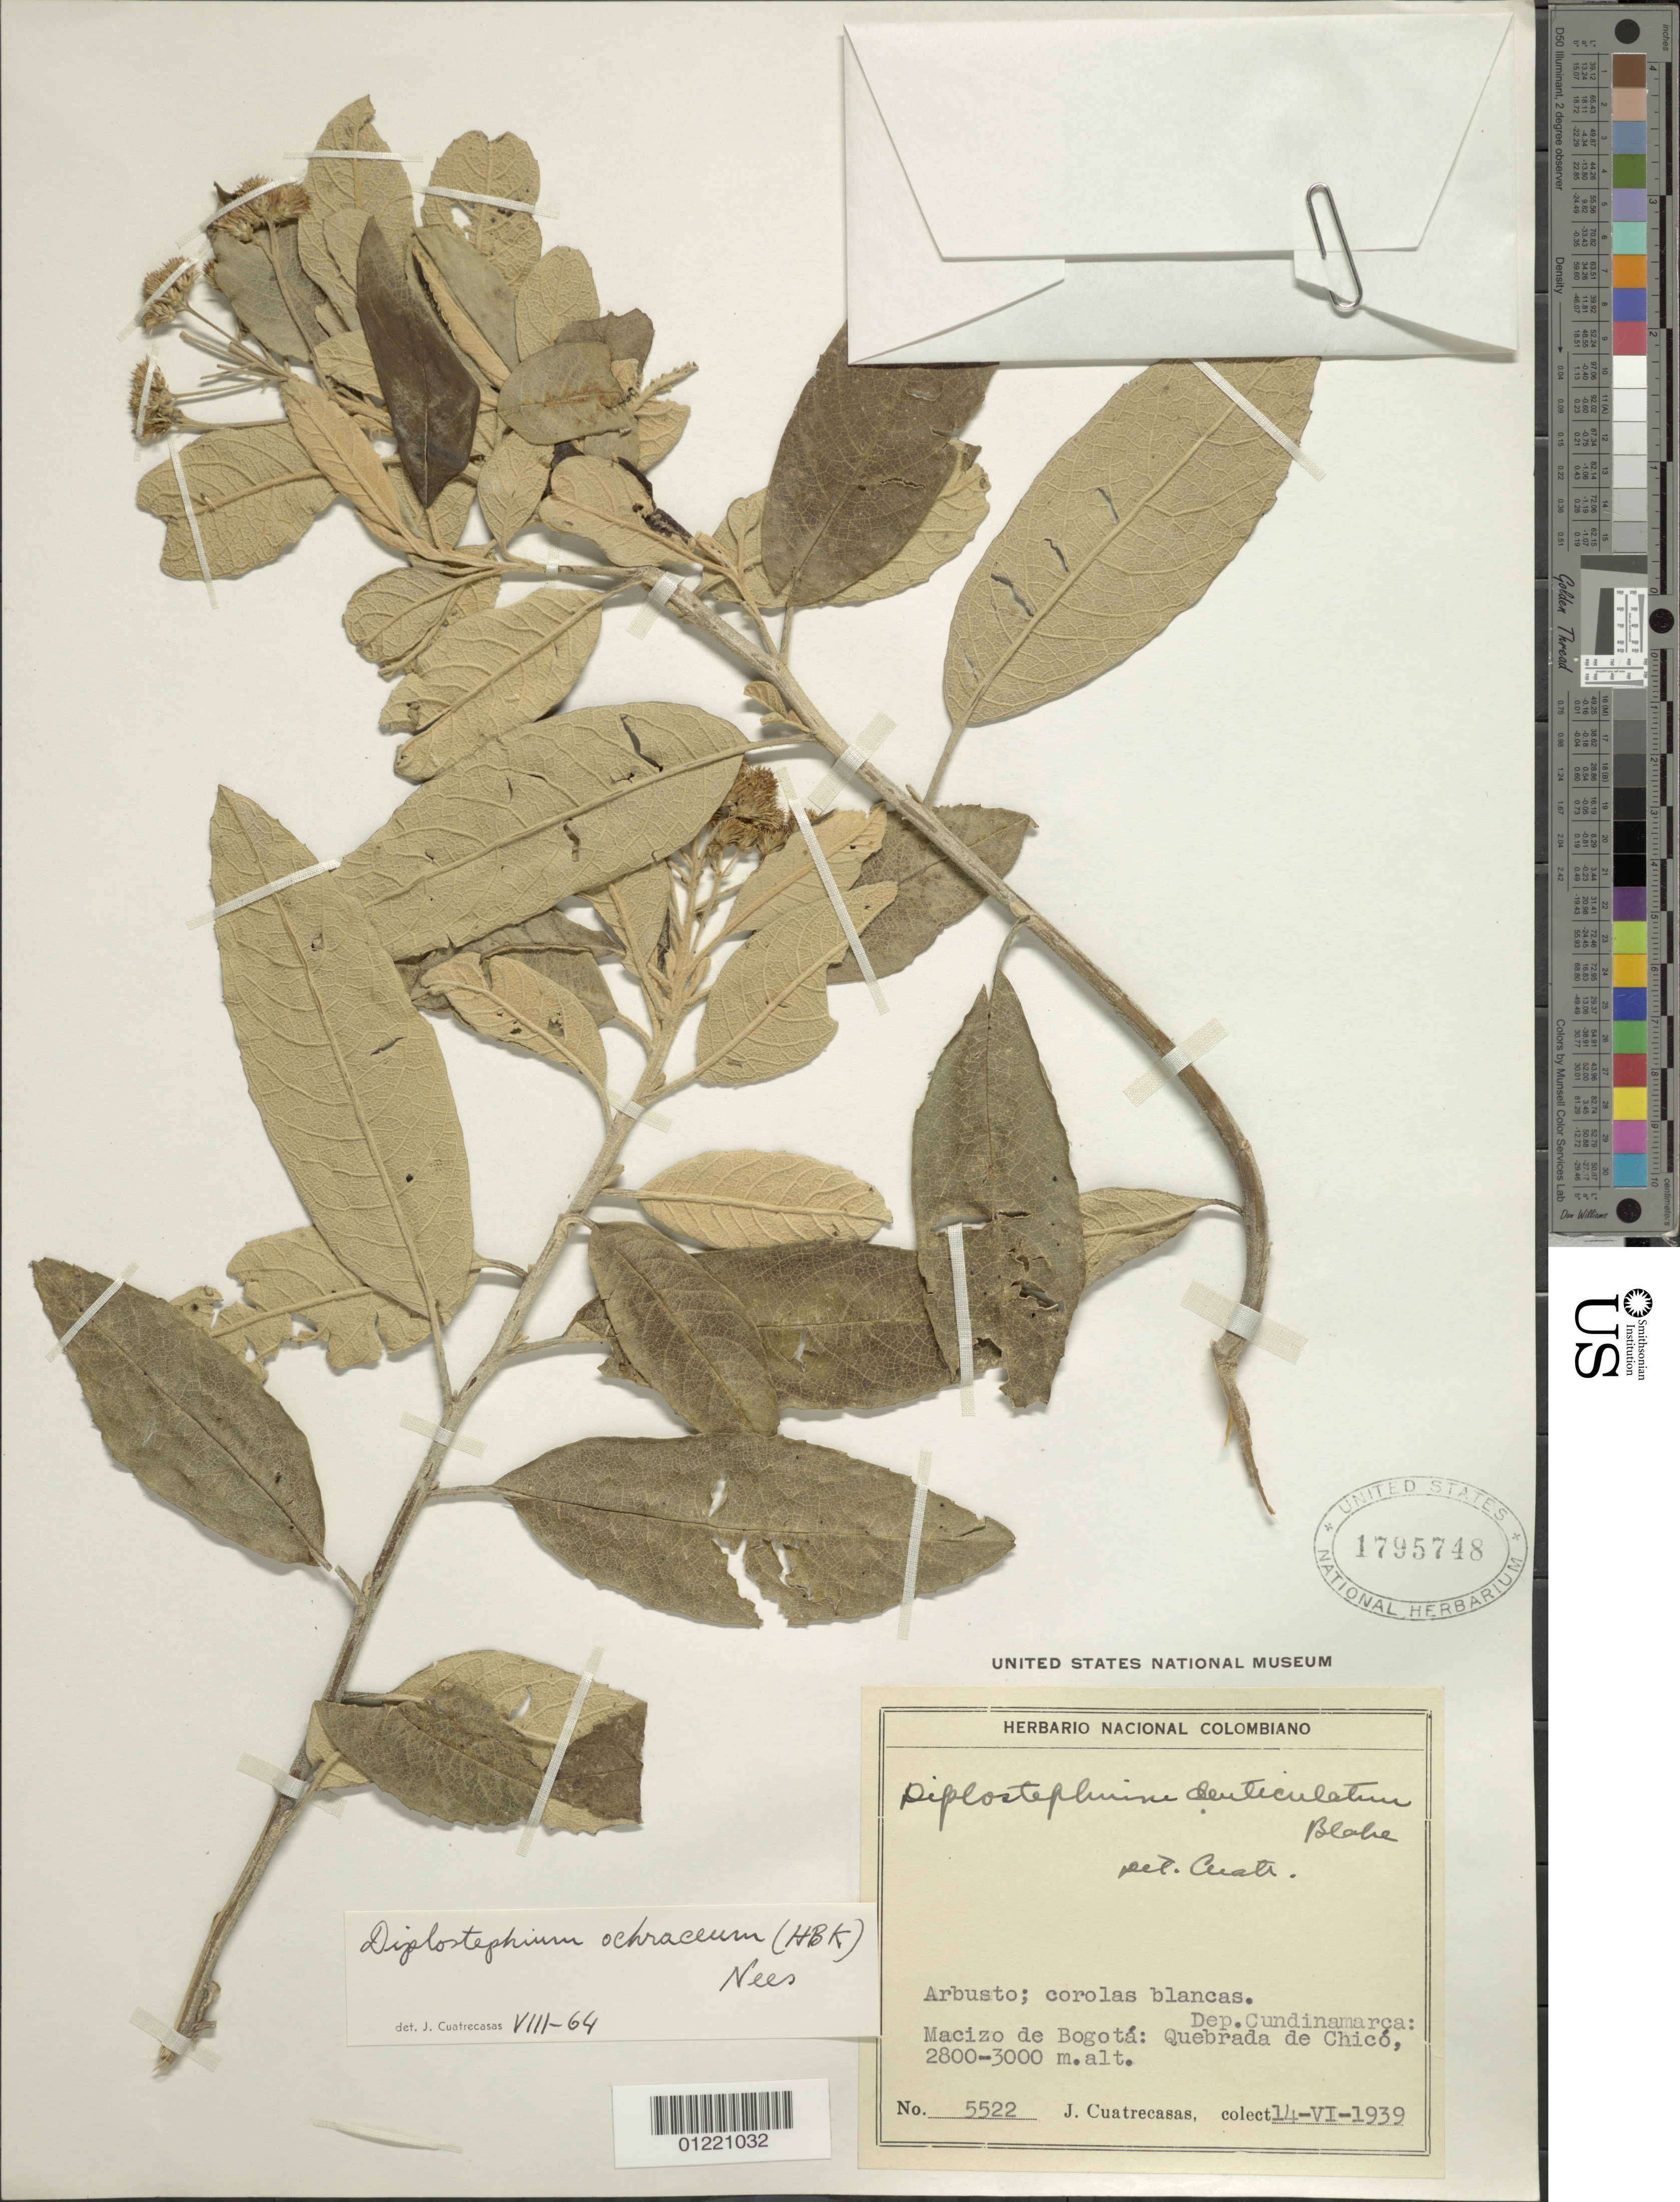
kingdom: Plantae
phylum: Tracheophyta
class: Magnoliopsida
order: Asterales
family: Asteraceae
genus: Diplostephium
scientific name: Diplostephium ochraceum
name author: (Kunth) Nees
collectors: J. Cuatrecasas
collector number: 5522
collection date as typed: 14 Jun 1939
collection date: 1939-06-14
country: Colombia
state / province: Cundinamarca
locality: Macizo de Bogota, Quebrada de Chico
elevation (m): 2800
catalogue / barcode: US 1795748